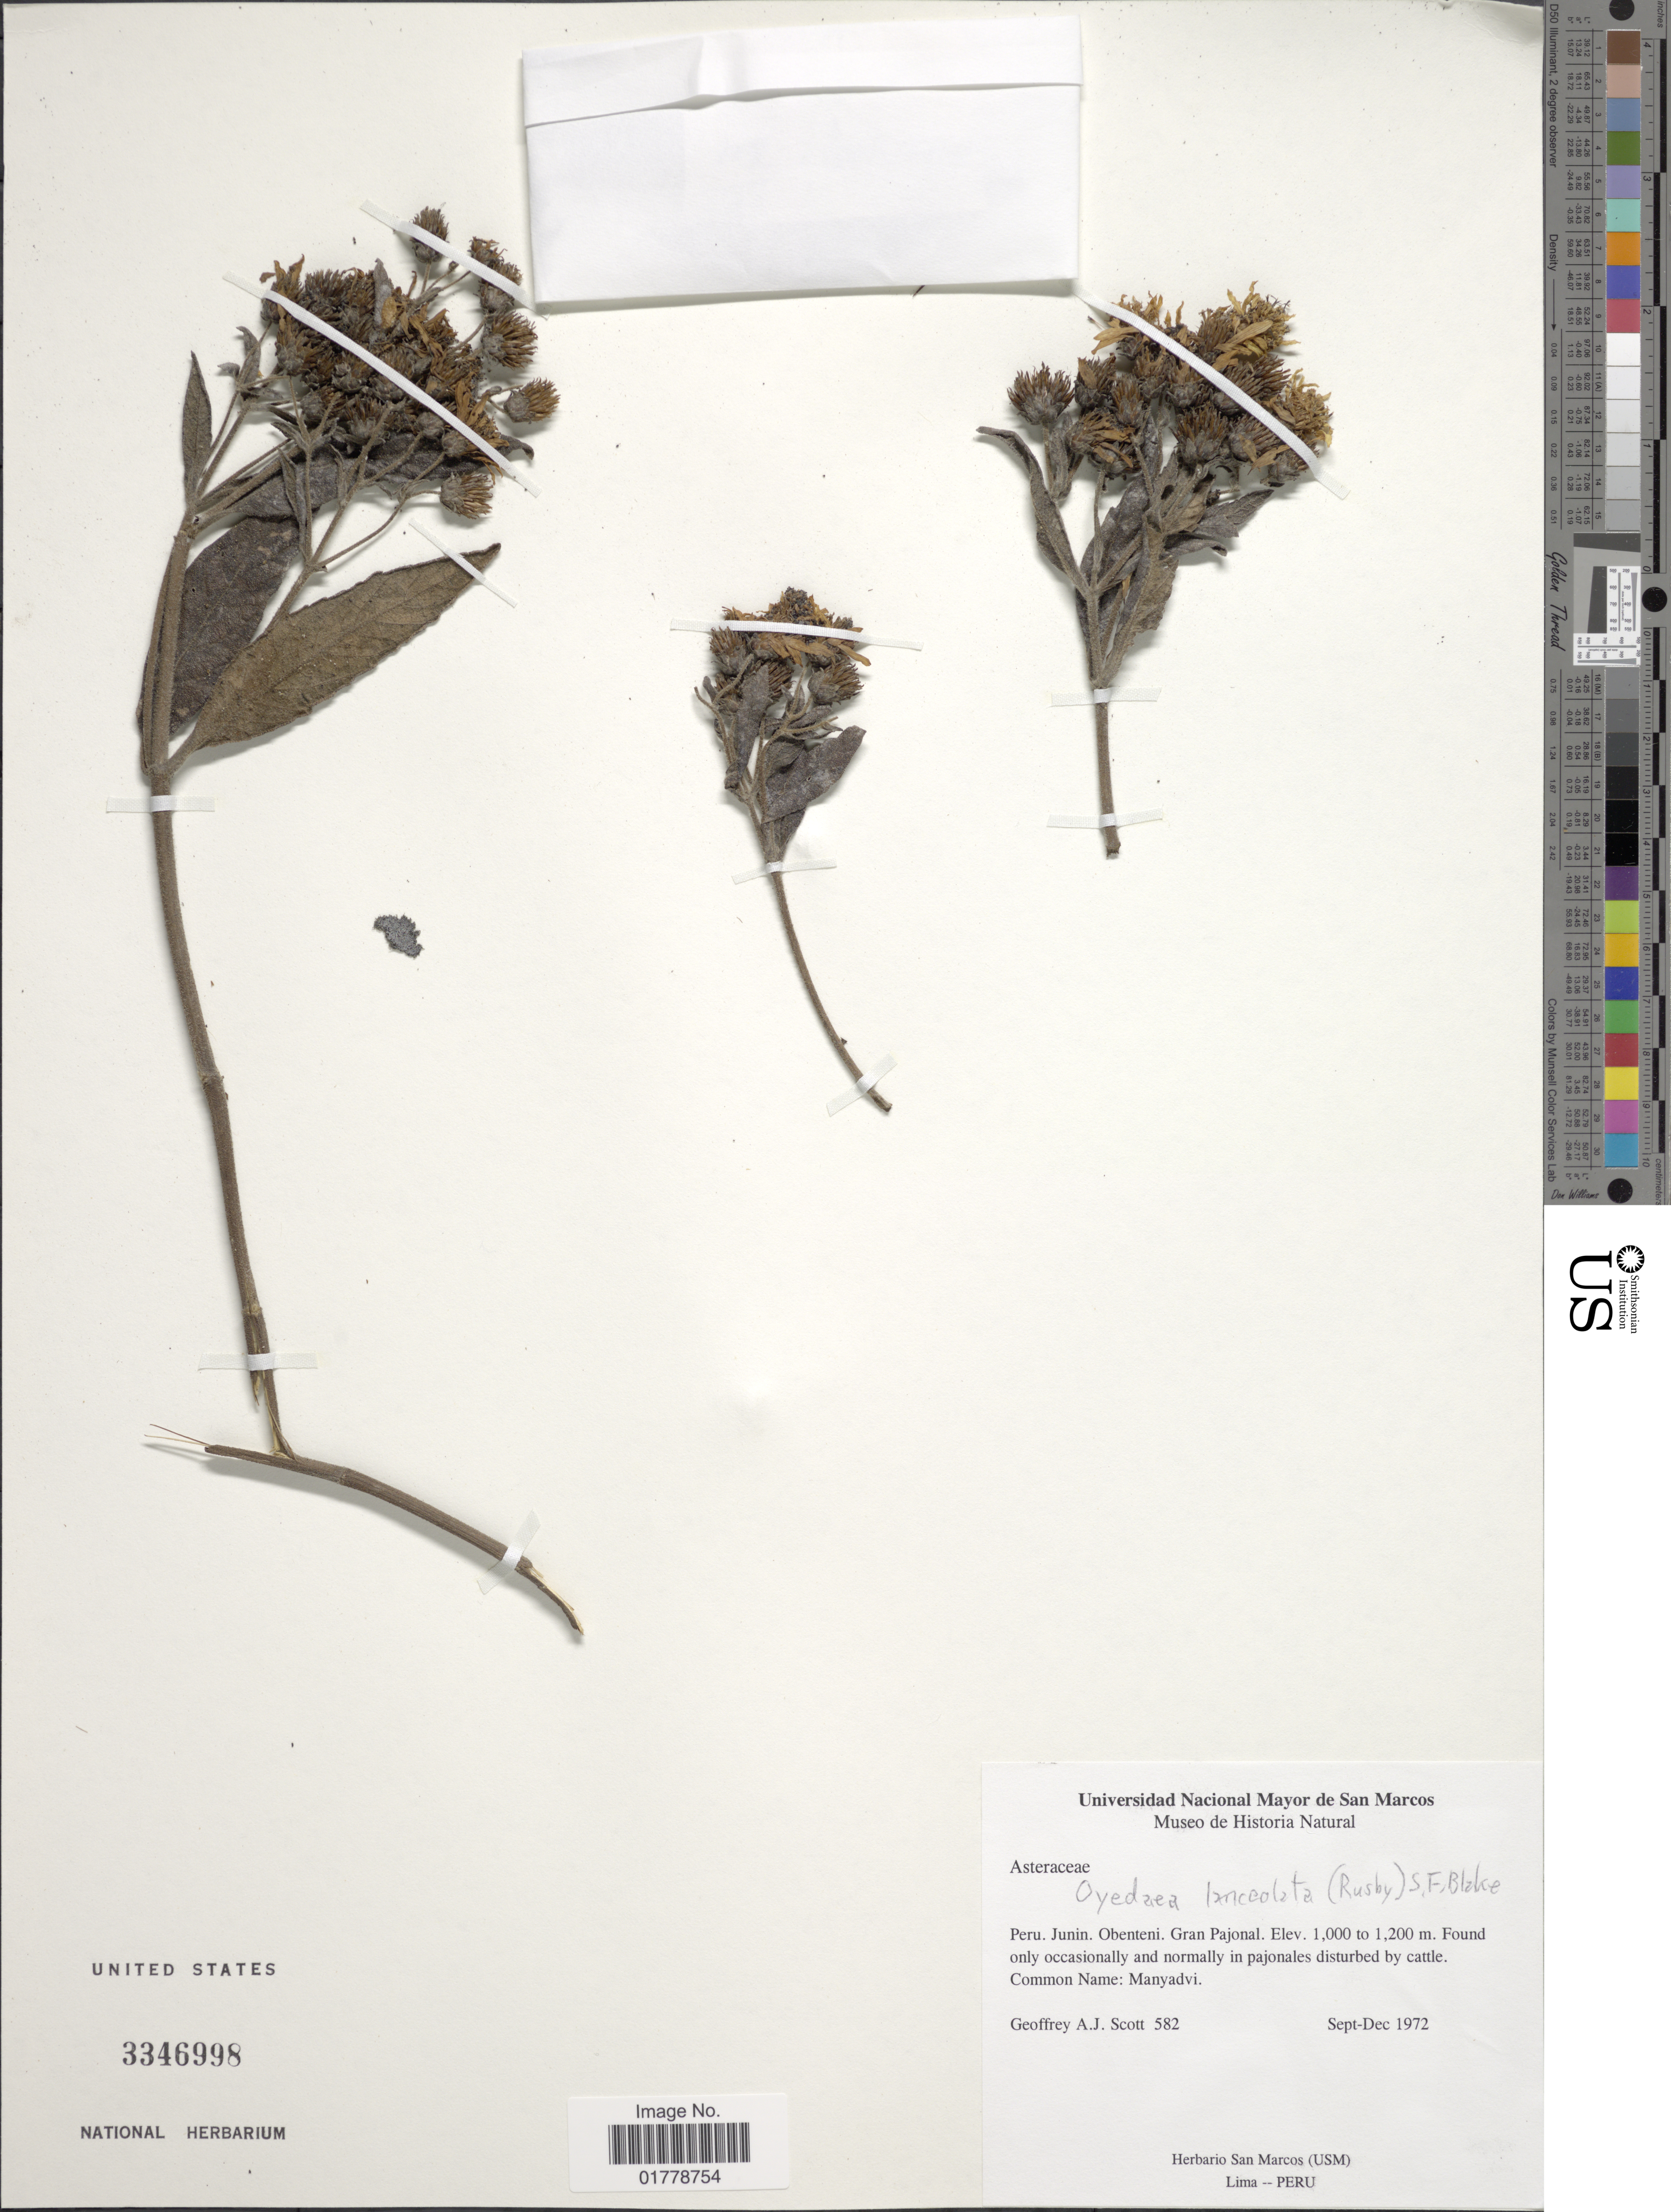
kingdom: Plantae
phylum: Tracheophyta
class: Magnoliopsida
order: Asterales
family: Asteraceae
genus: Oyedaea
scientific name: Oyedaea lanceolata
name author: (Rusby) S.F. Blake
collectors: G. Scott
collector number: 582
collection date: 1972-09/1972-12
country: Peru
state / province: Junín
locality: Peru. Junin. Obenteni. Gran Pajonal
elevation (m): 1000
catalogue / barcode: US 3346998